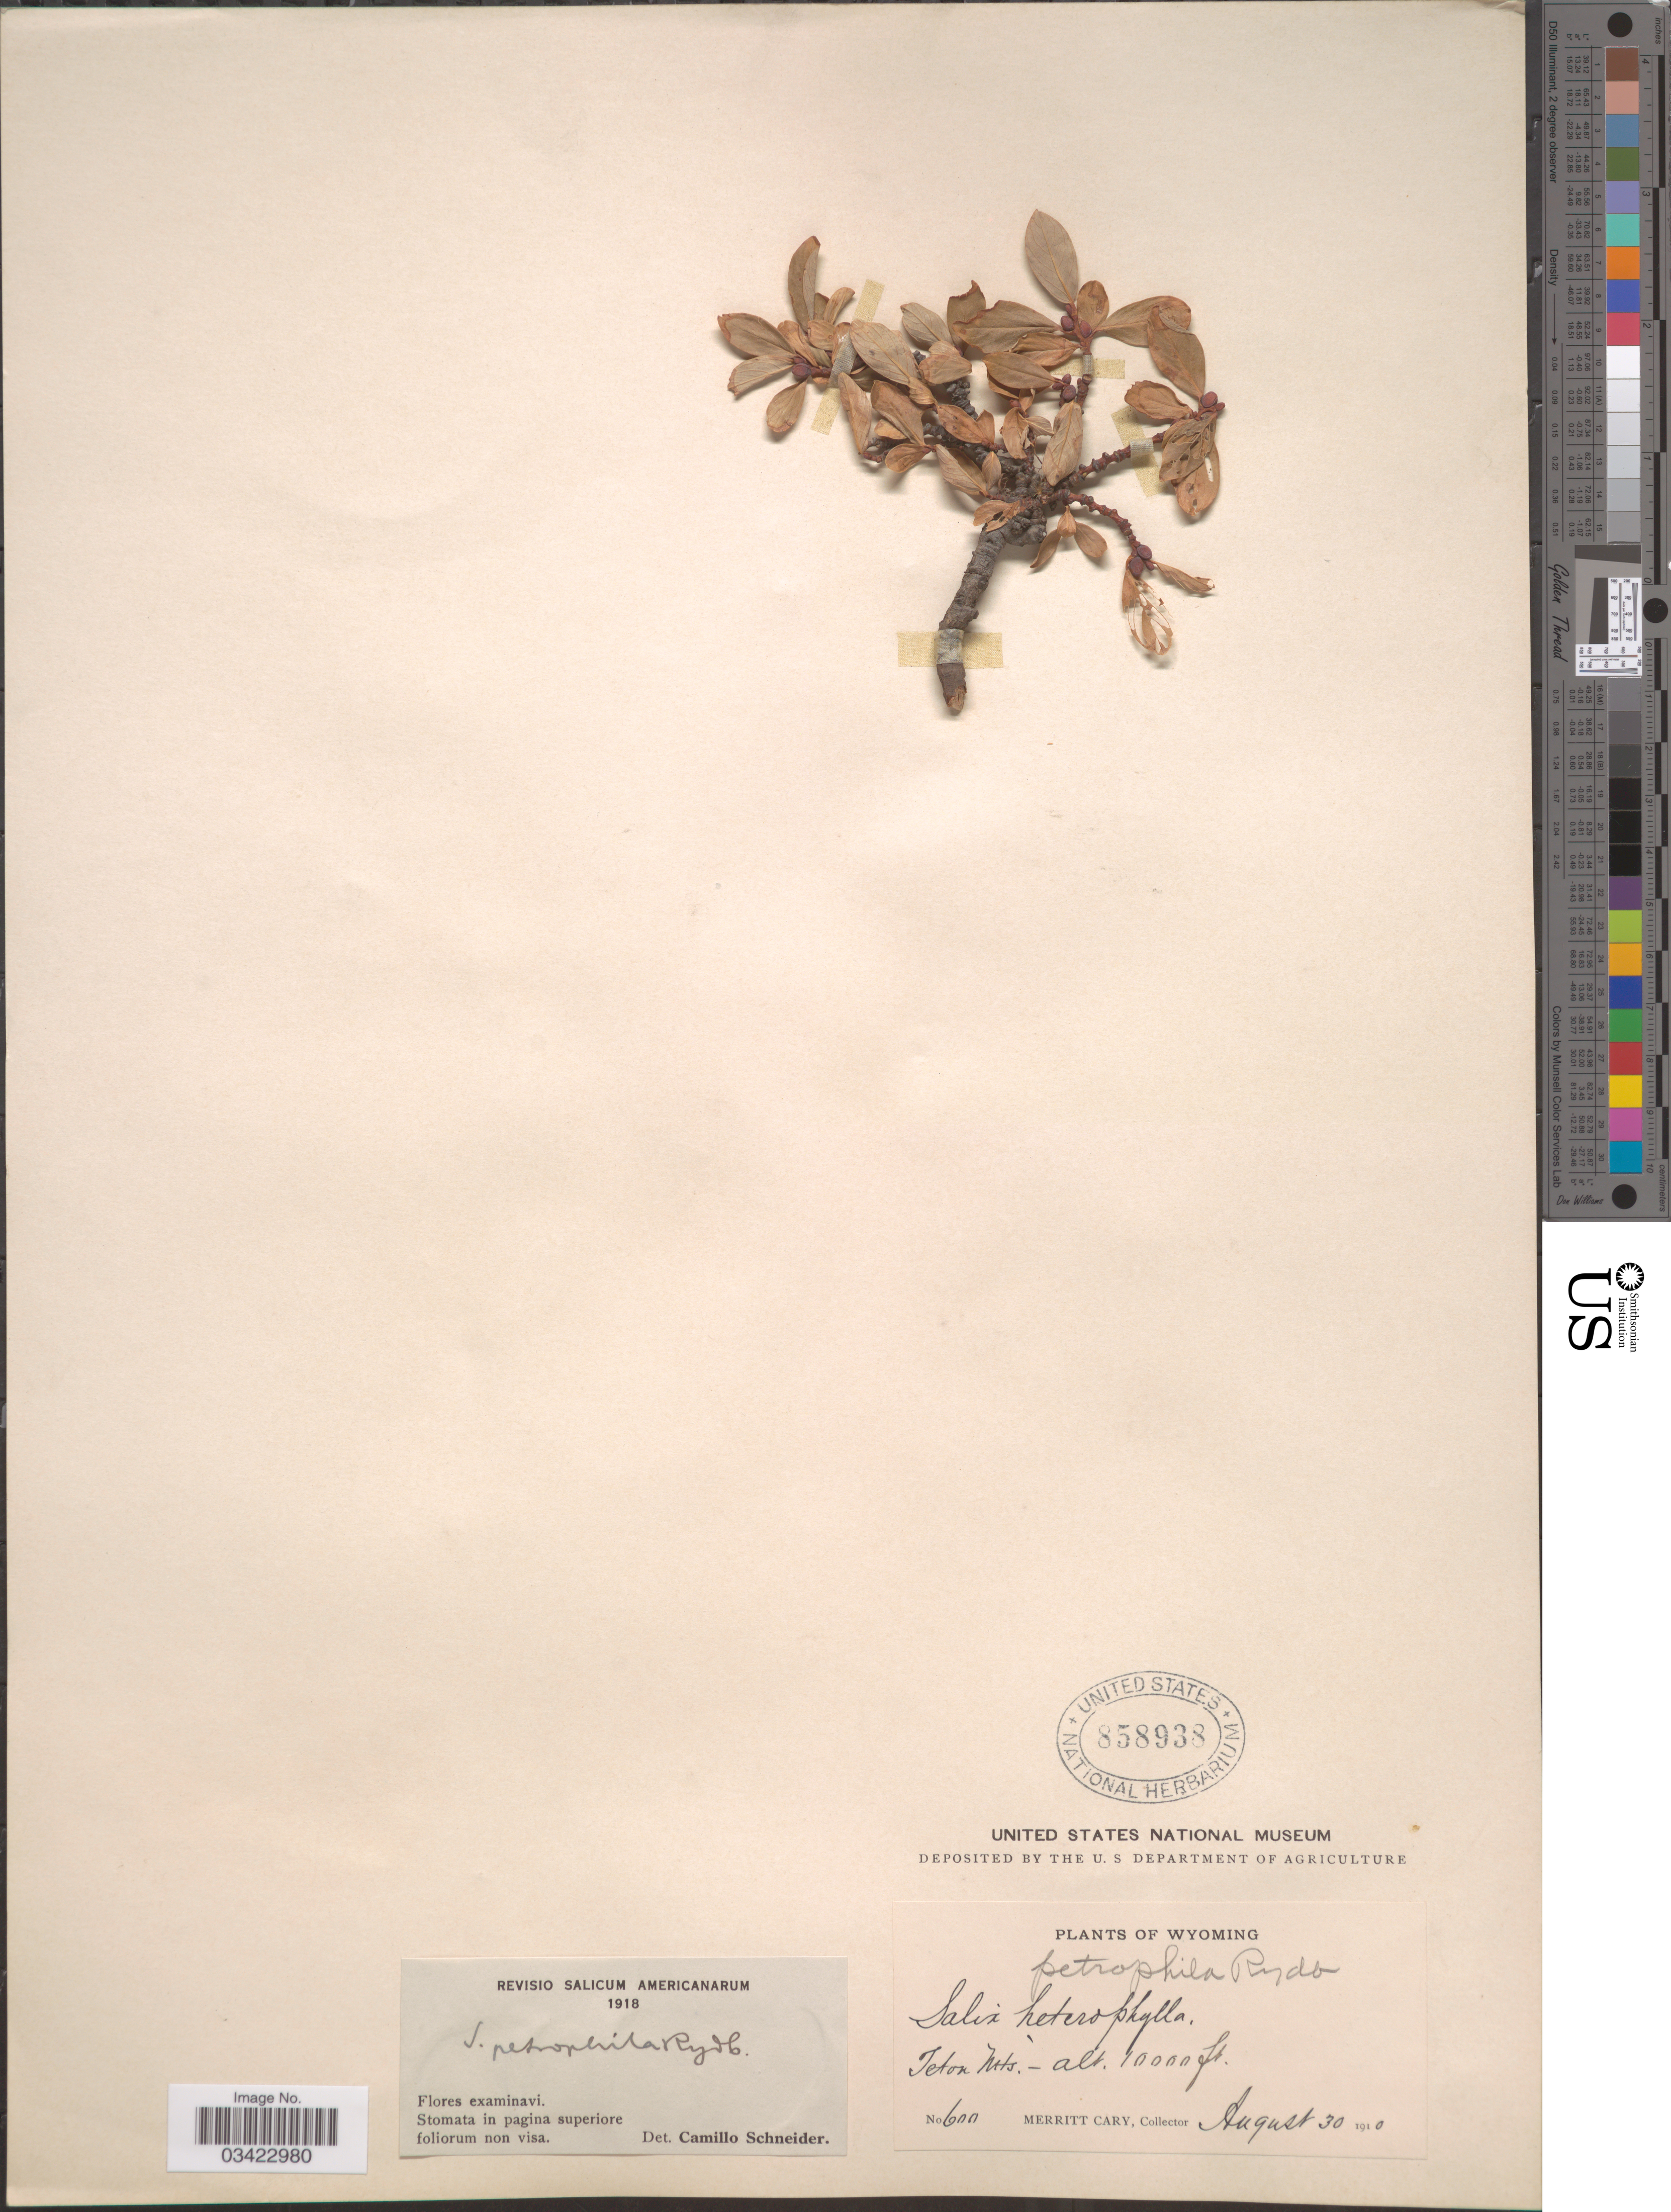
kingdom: Plantae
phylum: Tracheophyta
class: Magnoliopsida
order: Malpighiales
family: Salicaceae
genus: Salix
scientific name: Salix anglorum var. antiplasta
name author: C.K. Schneid.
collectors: M. Cary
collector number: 600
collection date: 1910-08-30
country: United States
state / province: Wyoming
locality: Teton Mts.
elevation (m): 3048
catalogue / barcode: US 858938